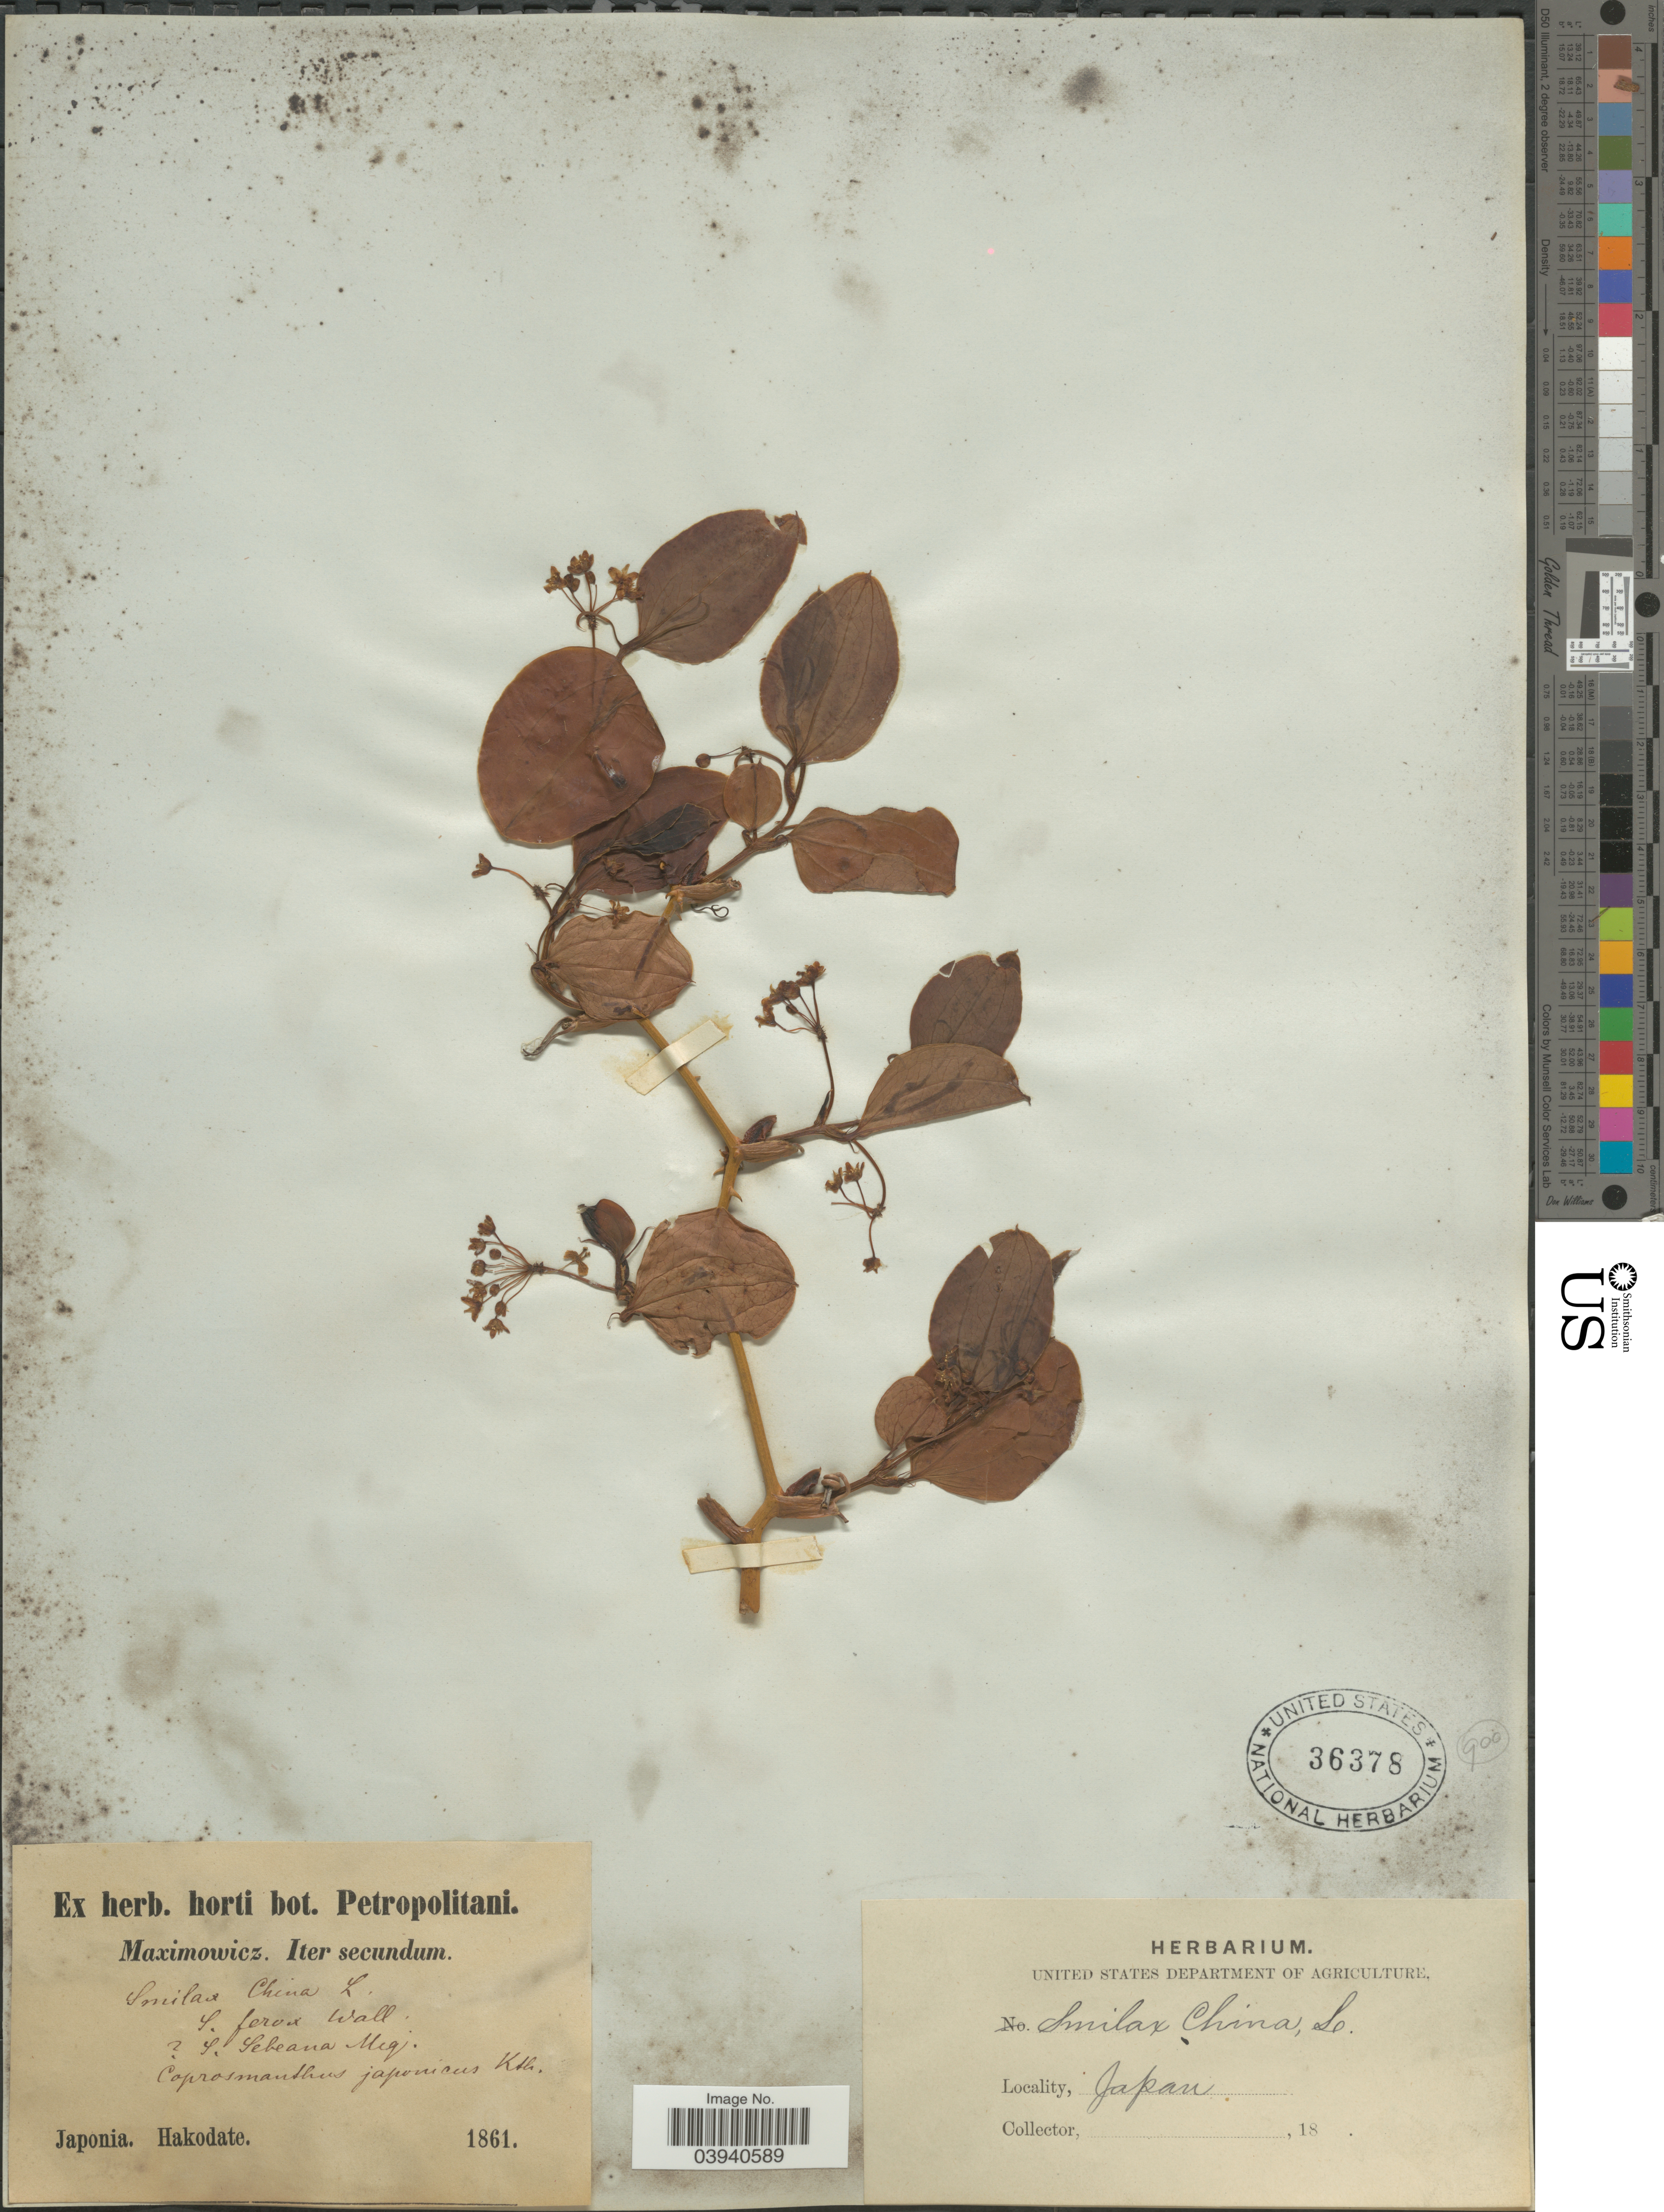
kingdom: Plantae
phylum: Tracheophyta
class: Liliopsida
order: Liliales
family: Smilacaceae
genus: Smilax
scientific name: Smilax china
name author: L.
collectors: Maximowicz, --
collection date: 1861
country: Japan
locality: Hakodate.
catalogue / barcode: US 36378